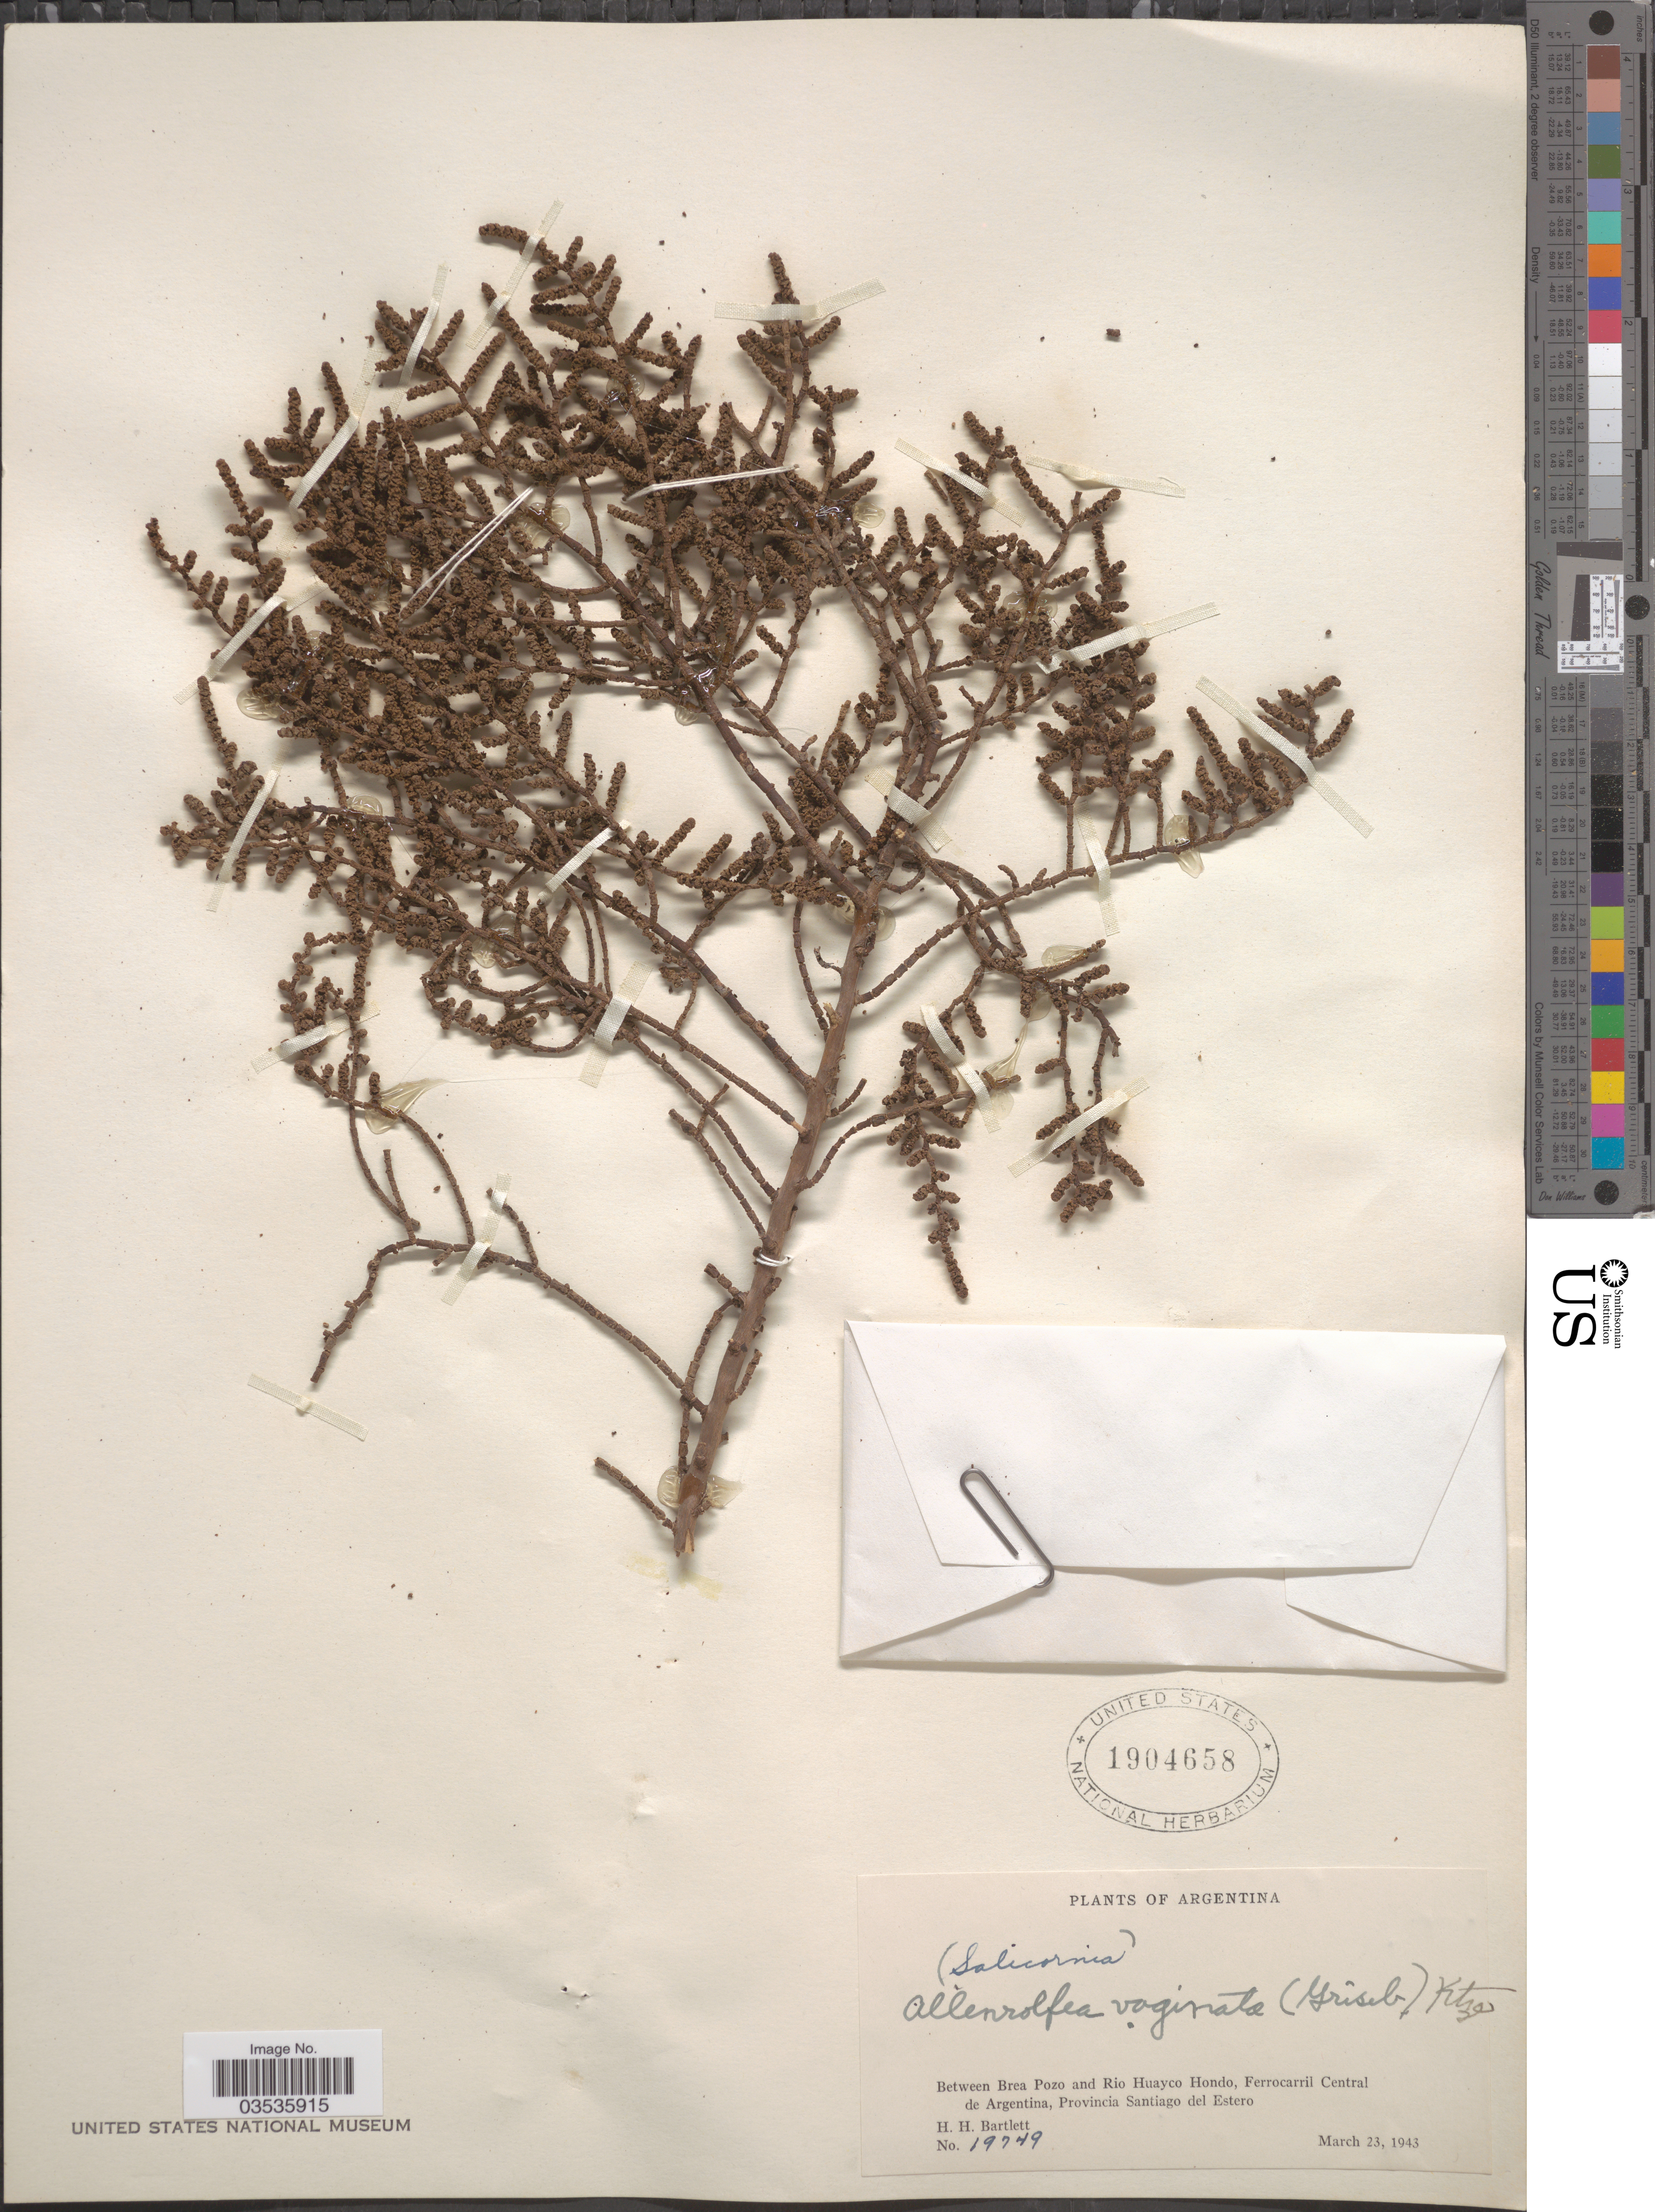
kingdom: Plantae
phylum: Tracheophyta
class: Magnoliopsida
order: Caryophyllales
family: Amaranthaceae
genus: Allenrolfea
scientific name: Allenrolfea vaginata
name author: (Griseb.) Kuntze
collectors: H. H. Bartlett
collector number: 19749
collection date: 1943-03-23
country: Argentina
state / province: Santiago del Estero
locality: Between Brea Pozo and Rio Huayco Hondo, Ferrocarril Central de Argentina.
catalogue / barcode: US 1904658